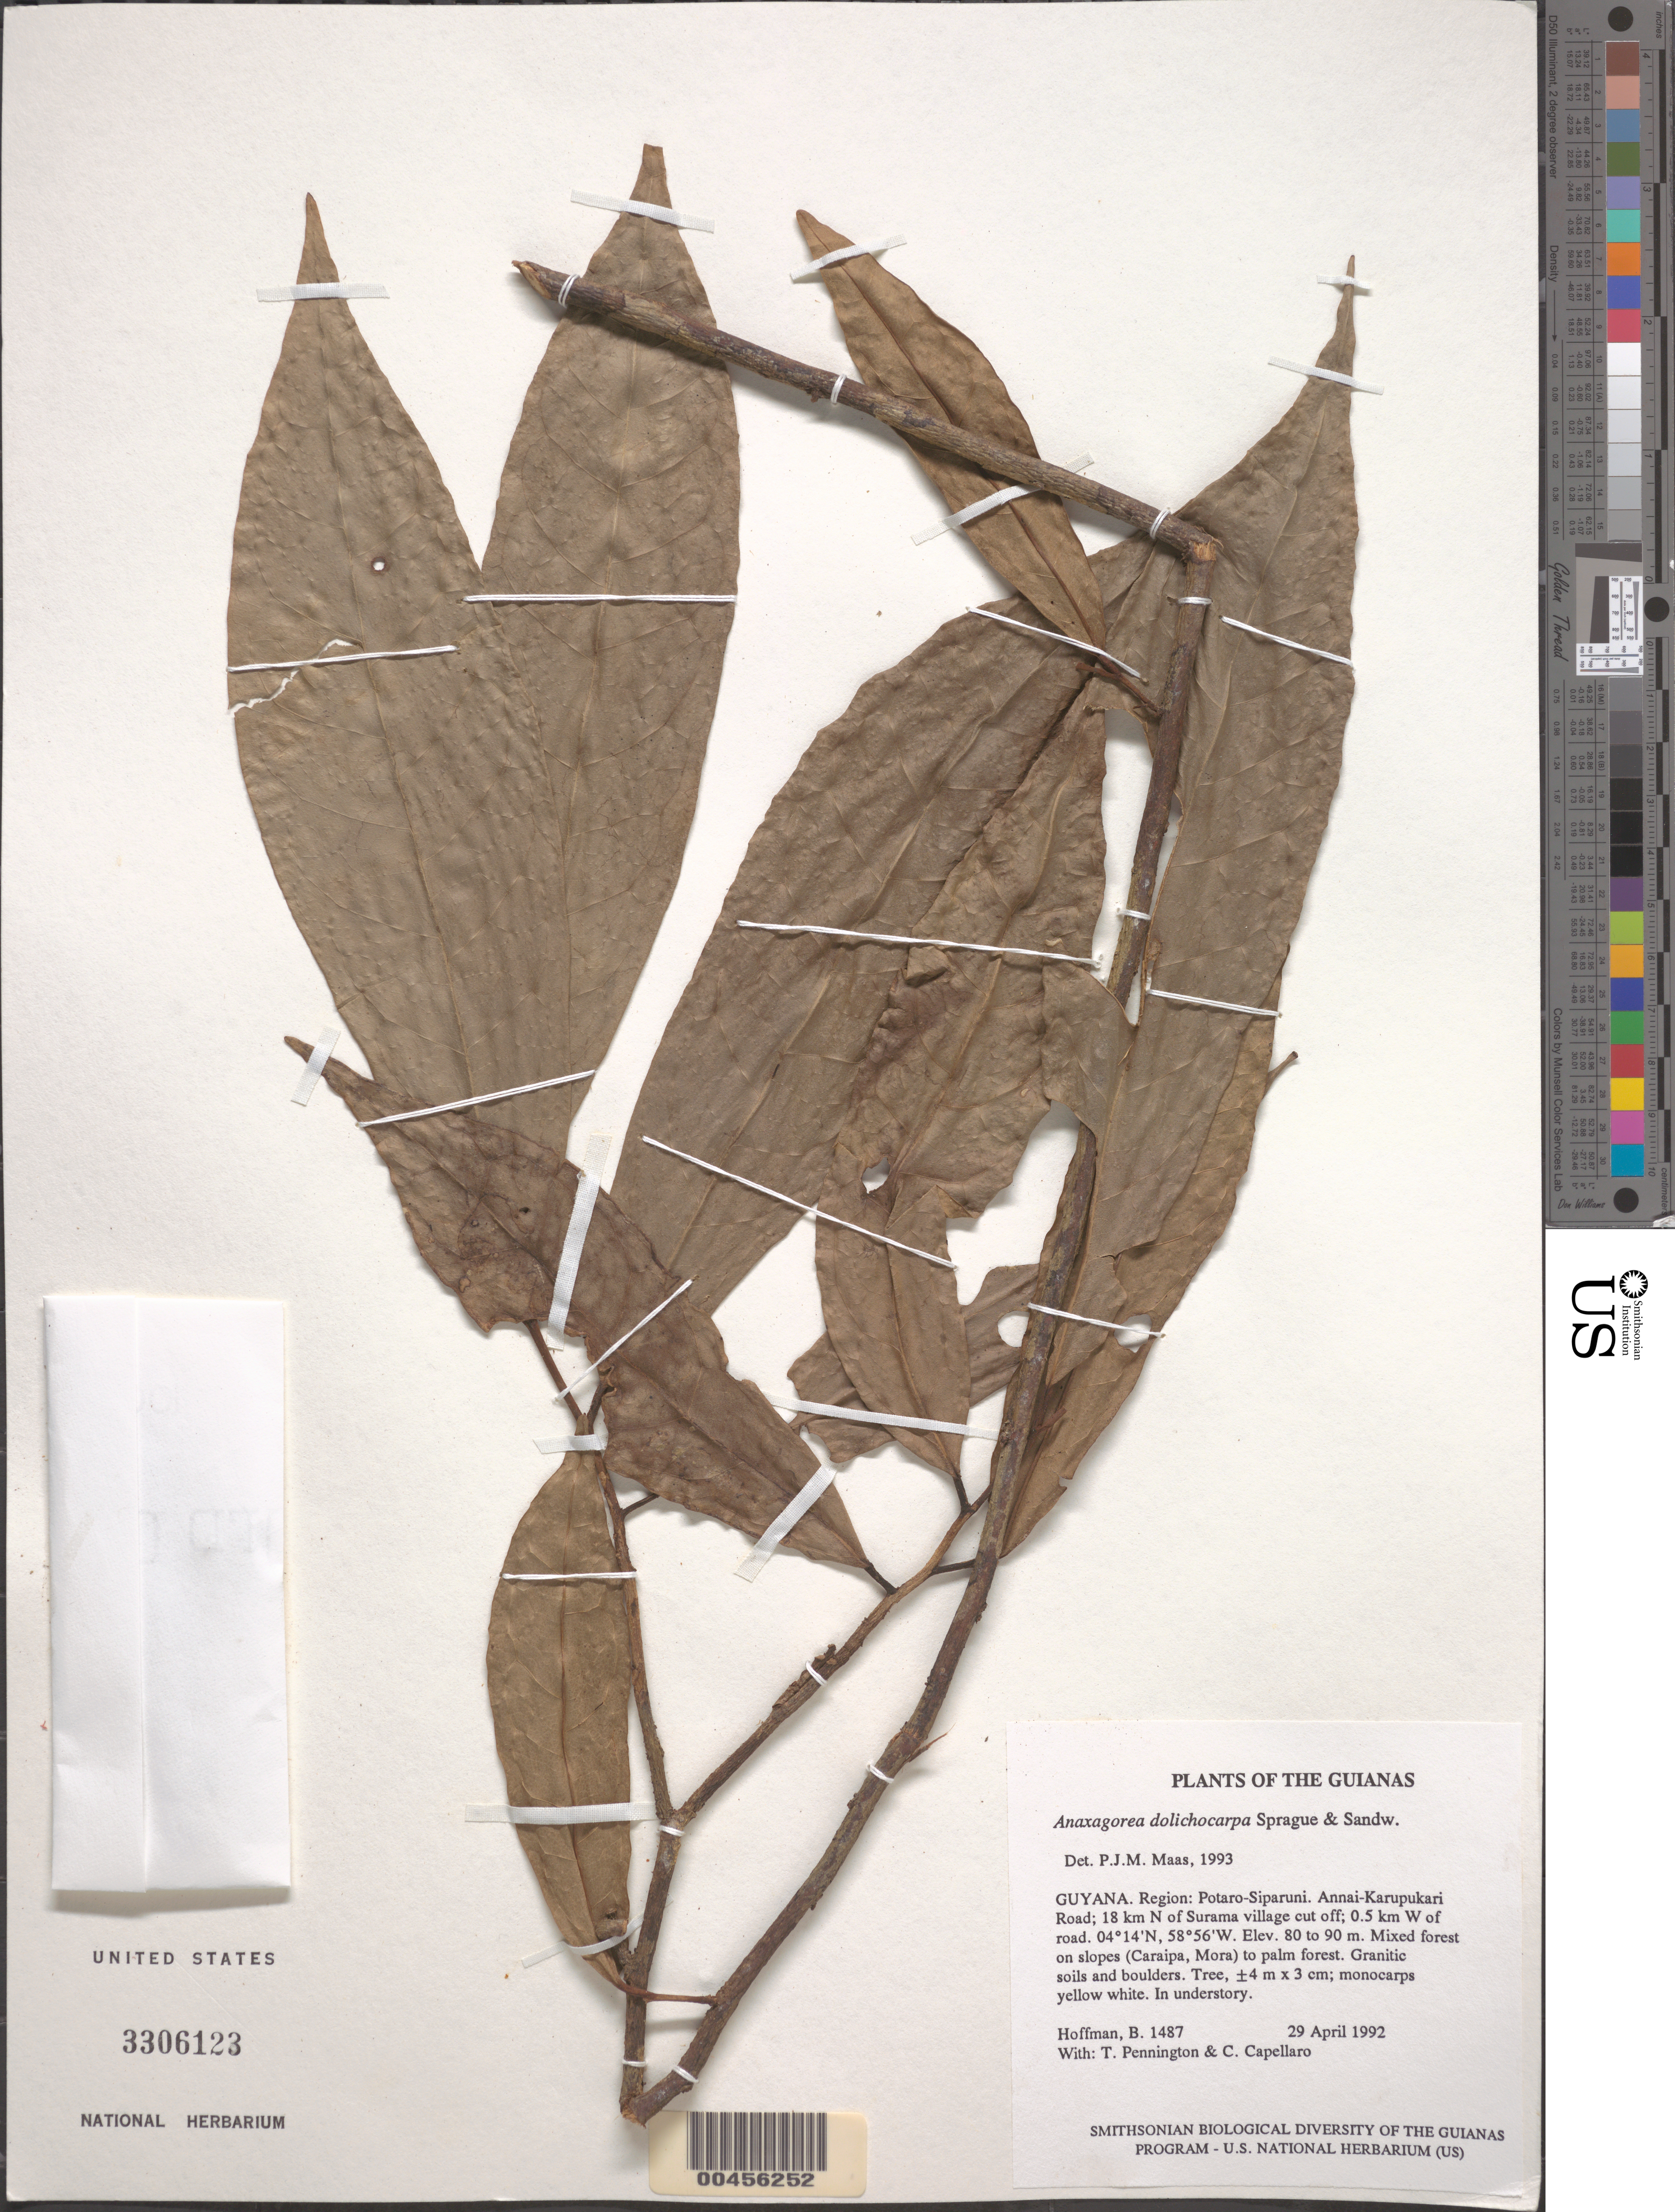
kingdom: Plantae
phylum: Tracheophyta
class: Magnoliopsida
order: Magnoliales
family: Annonaceae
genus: Anaxagorea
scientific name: Anaxagorea dolichocarpa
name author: Sprague & Sandwith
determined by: Maas, Paul J. M.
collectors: B. Hoffman, R. T. Pennington & C. Capellaro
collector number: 1487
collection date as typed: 29 April 1992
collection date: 1992-04-29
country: Guyana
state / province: Potaro-Siparuni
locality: Annai-Karupukari Road; 18 km N of Surama village cut off; 0.5 km W of road. Iwokrama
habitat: Mixed forest on slopes (Caraipa, Mora) to palm forest. Granitic soils and boulders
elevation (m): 80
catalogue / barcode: US 3306123